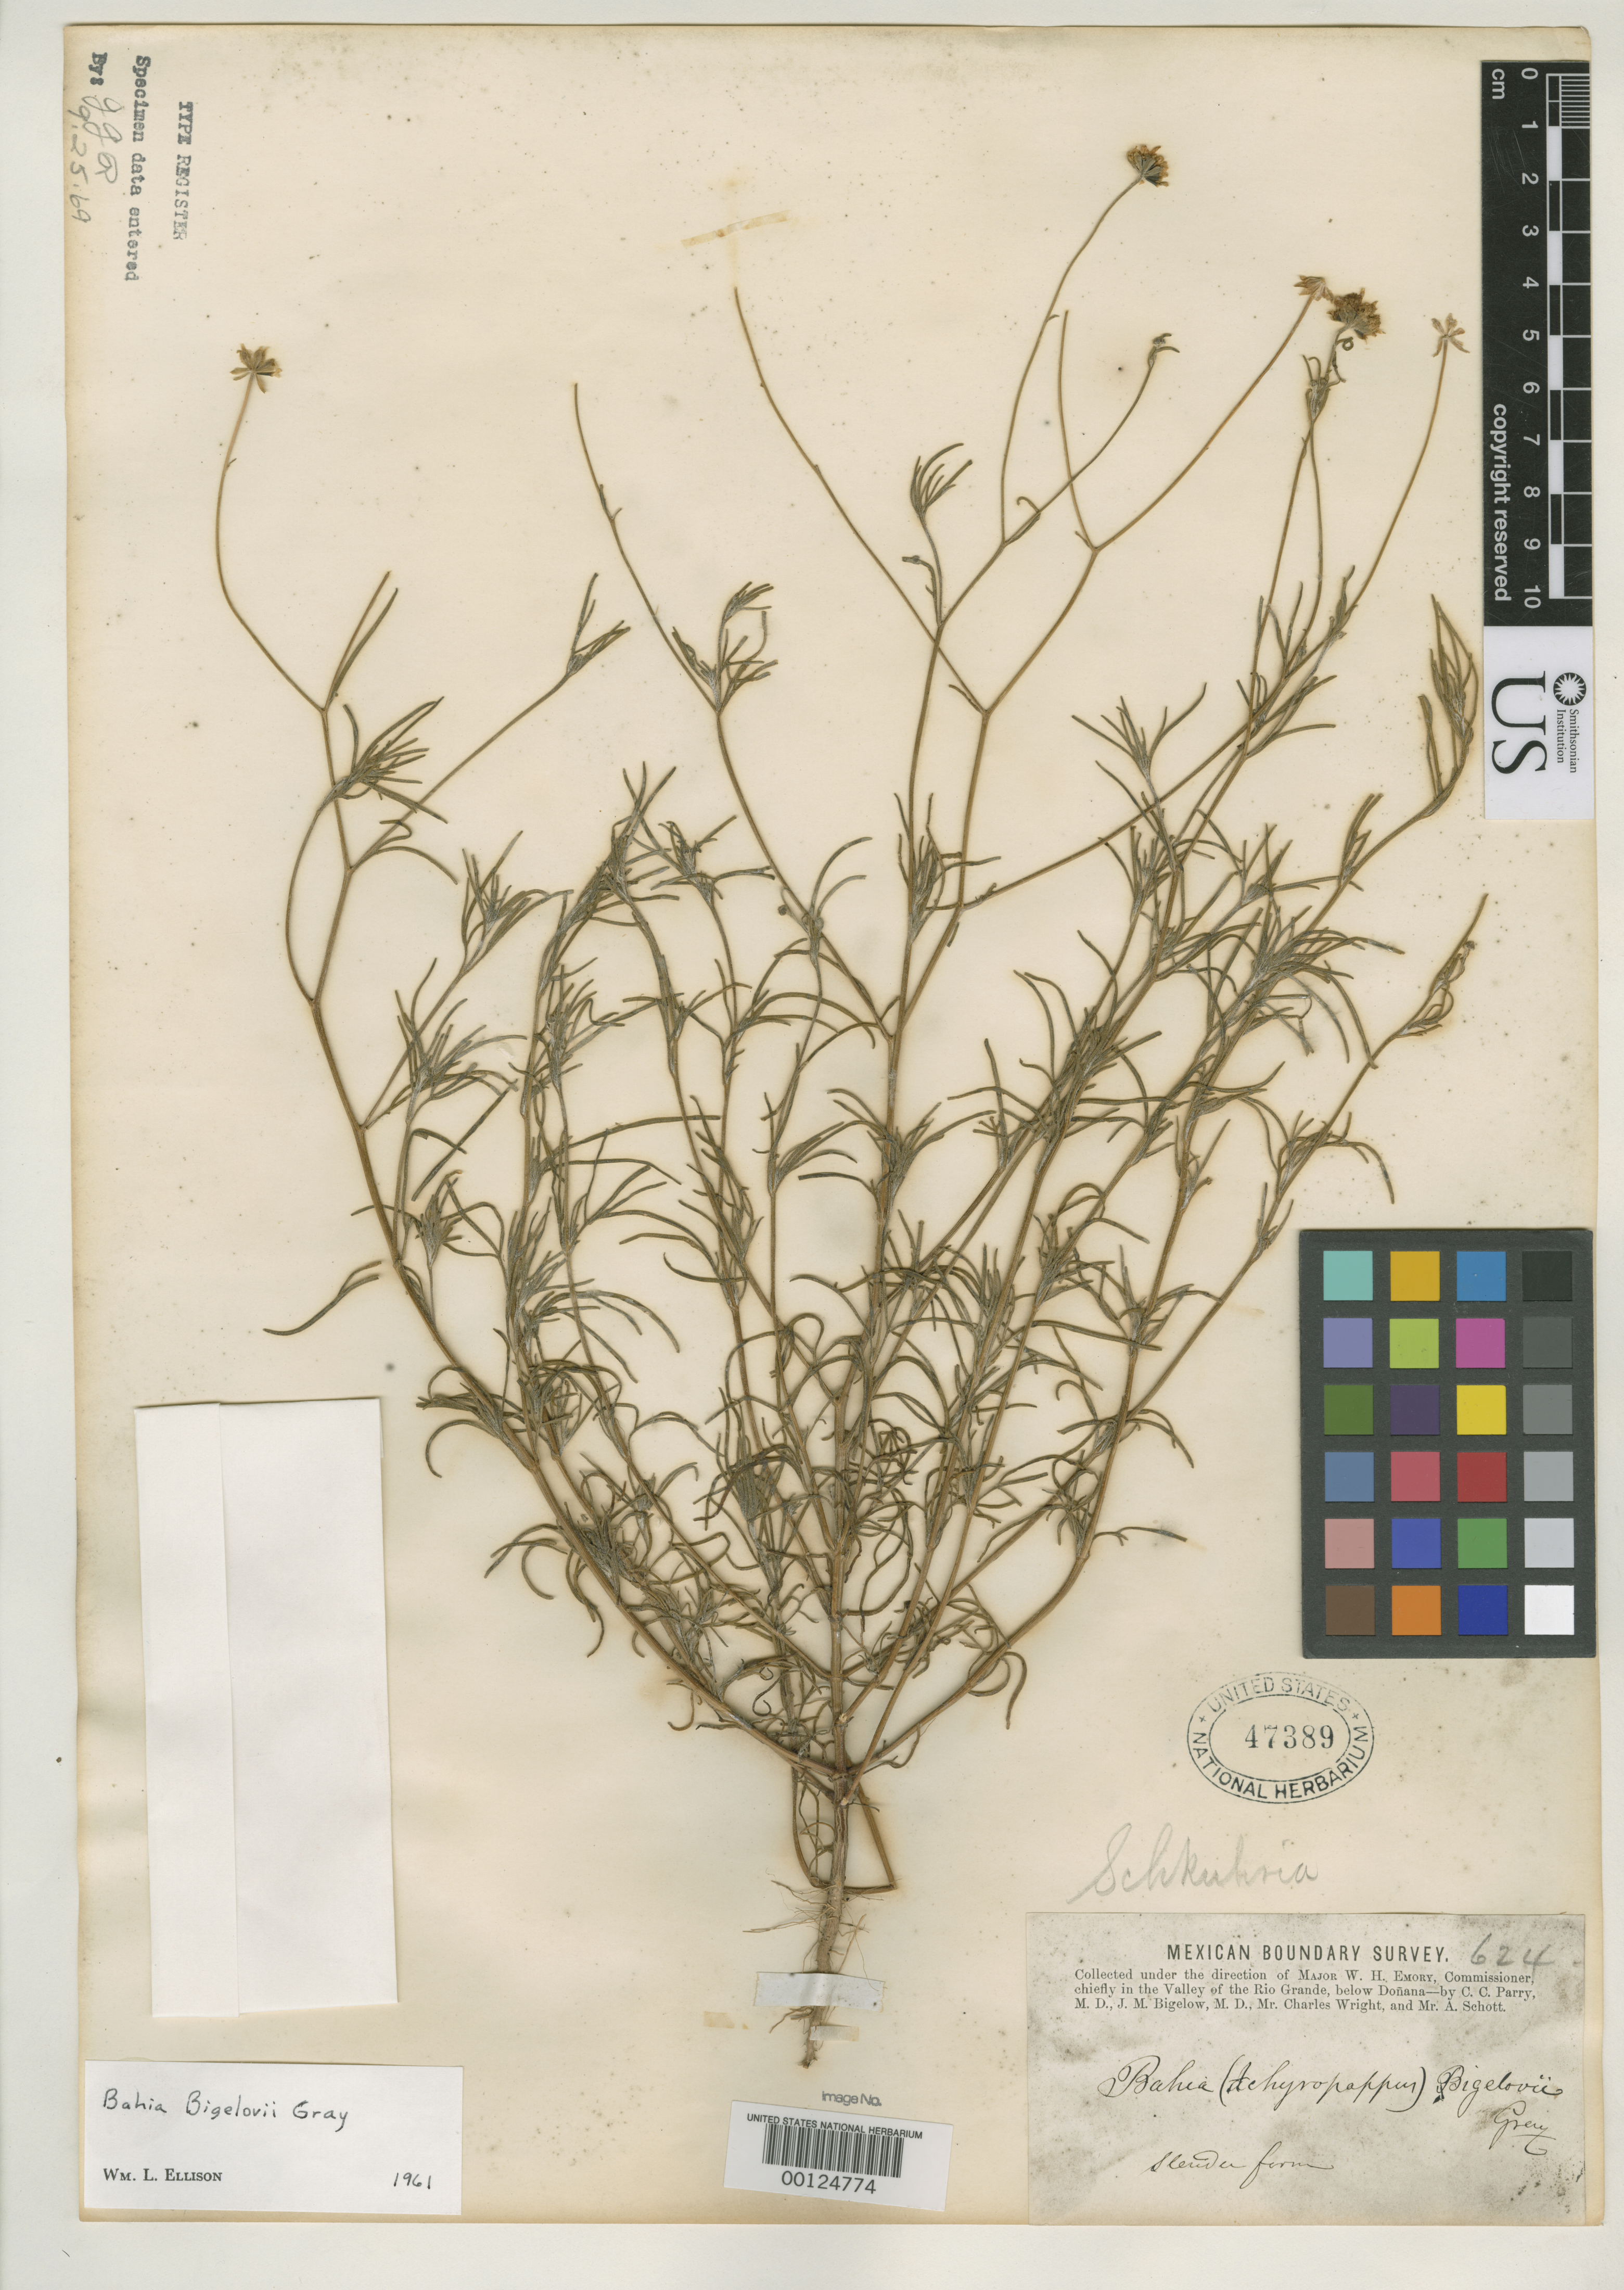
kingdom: Plantae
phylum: Tracheophyta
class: Magnoliopsida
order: Asterales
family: Asteraceae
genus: Bahia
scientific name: Bahia bigelovii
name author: A. Gray in Emory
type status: Possible Syntype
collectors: C. C. Parry, J. M. Bigelow, C. Wright & A. C. V. Schott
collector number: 624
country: United States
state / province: Texas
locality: Valley of the Río Grande, below Doñana. [Protologue, "Valley of the Limpio, W. Texas, July, 1852; Bigelow"]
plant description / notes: Syntype? Protologue cites type as "Valley of the Limpio, W. Texas, July, 1852; Bigelow". Ellison (1964, Rhodora 66: 213) cites Bigelow s.n. with that data as holotype at GH.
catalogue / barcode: US 47389